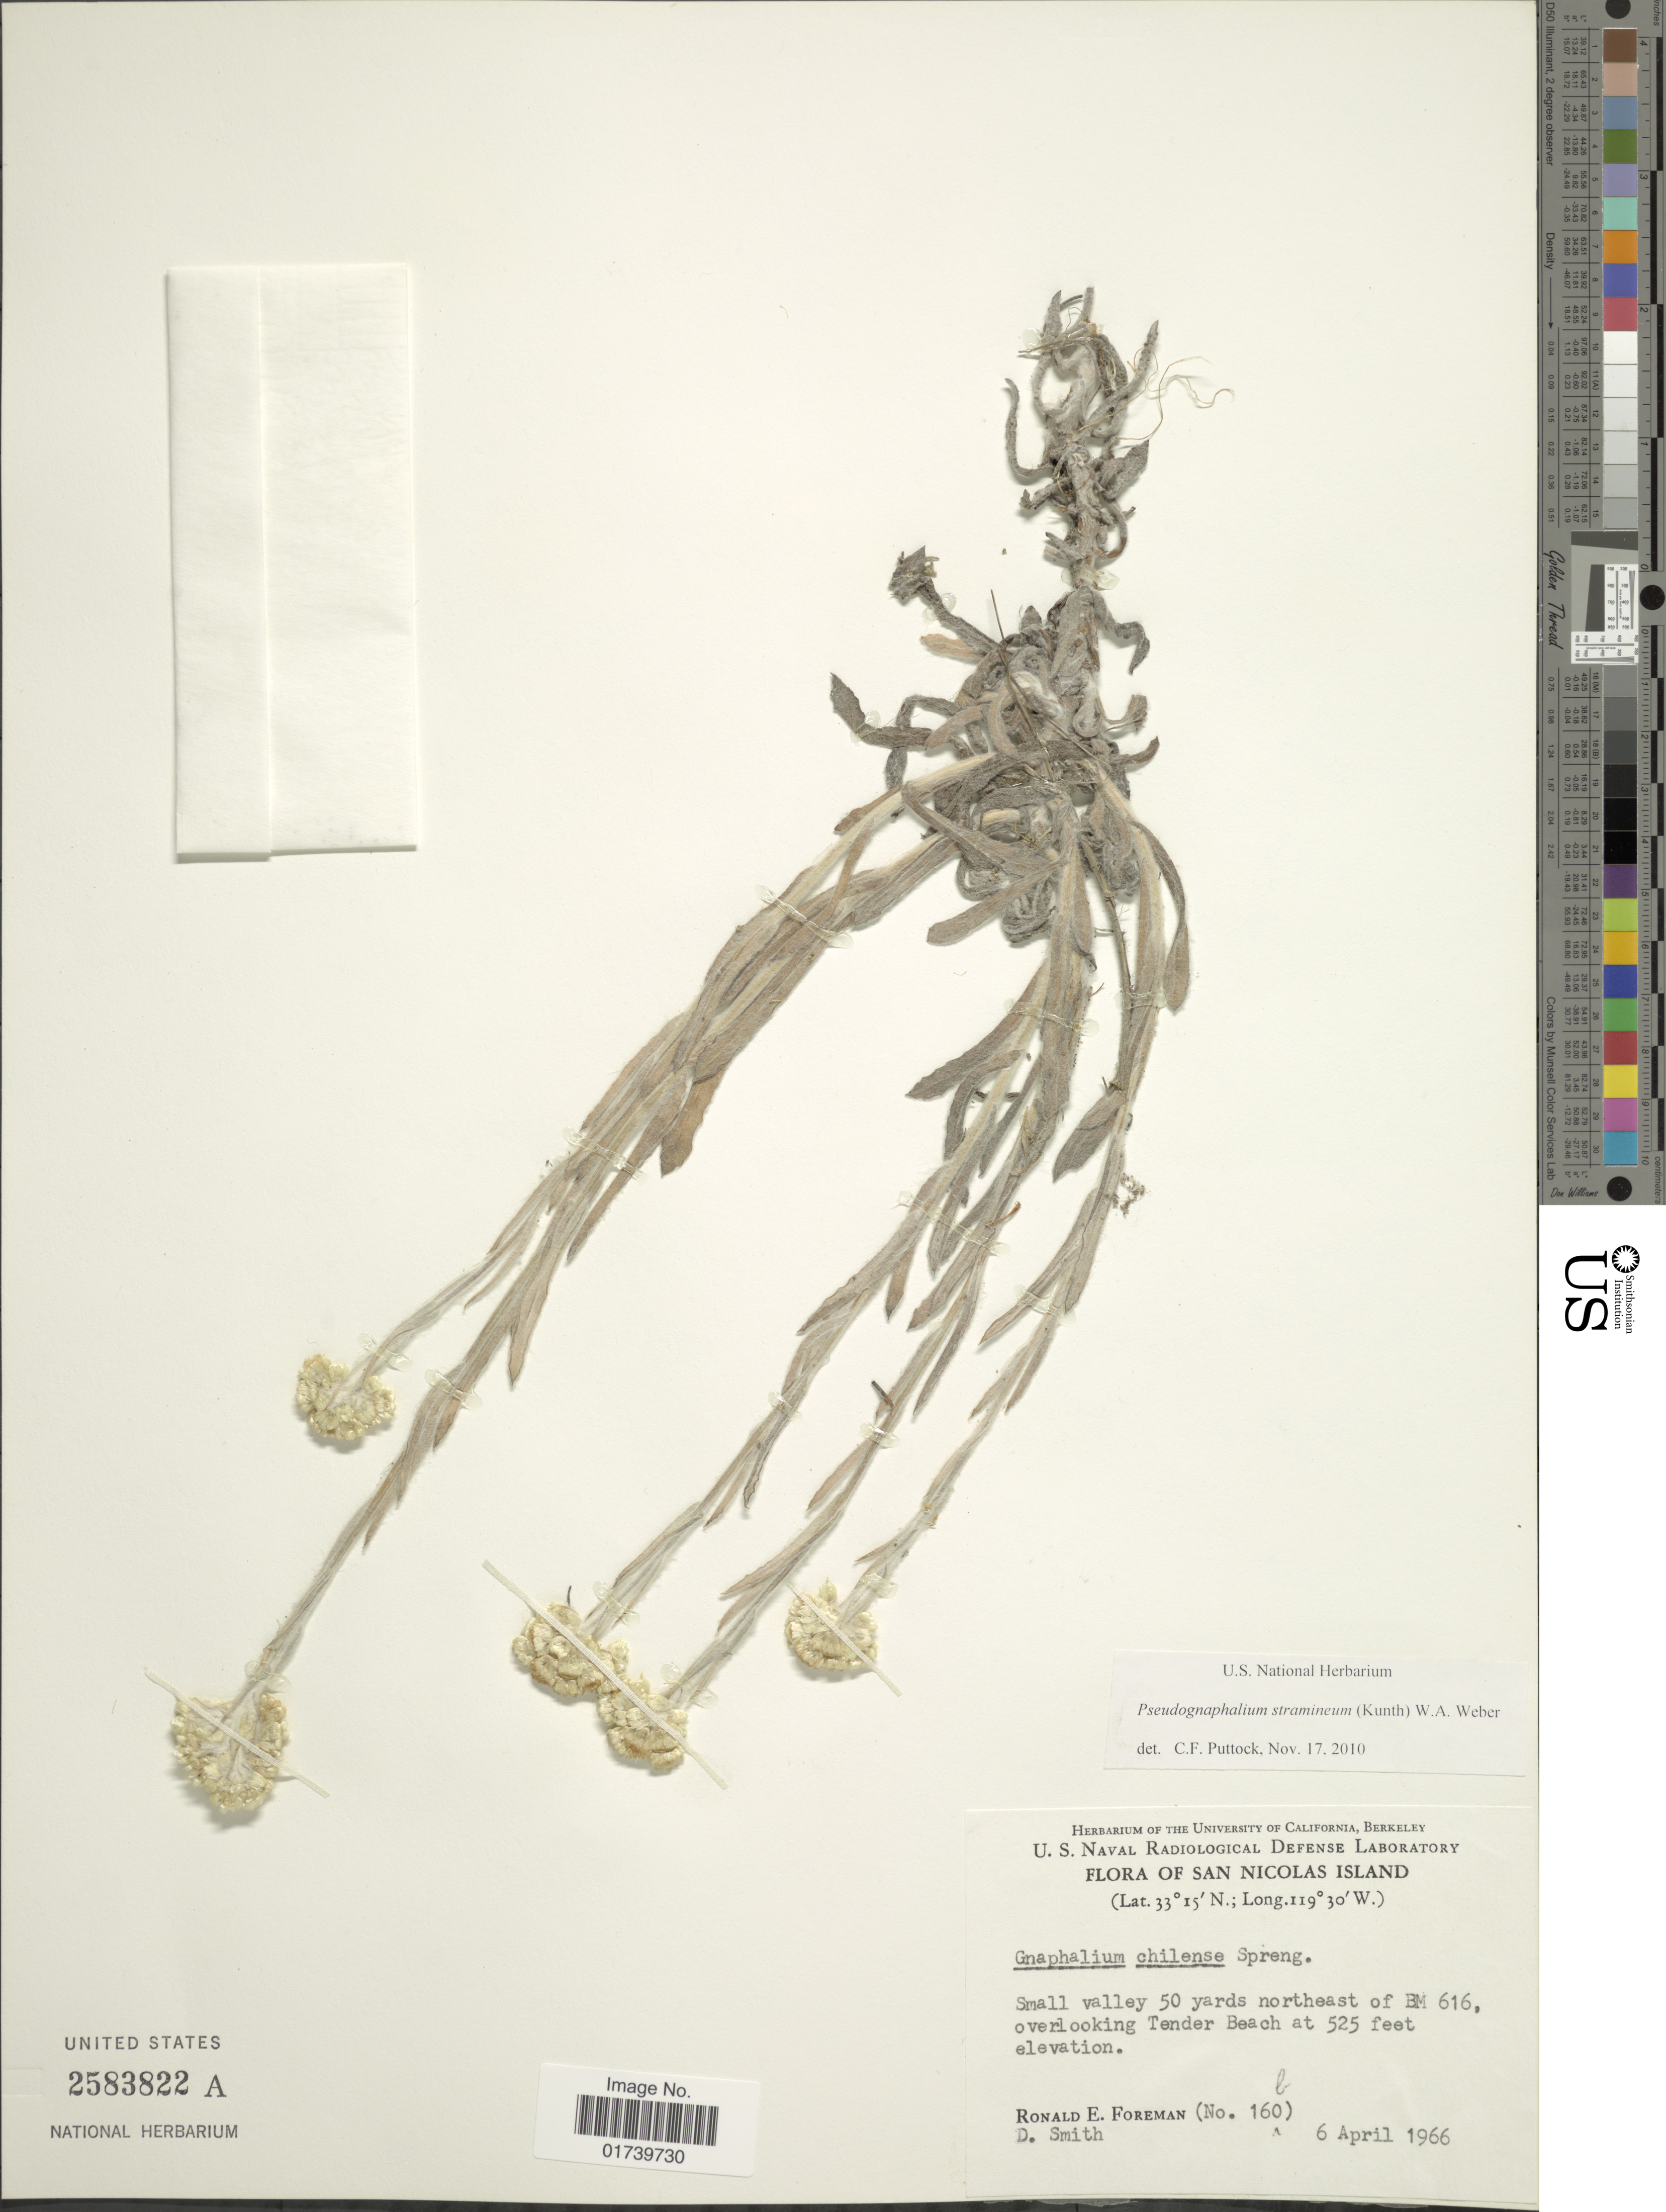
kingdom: Plantae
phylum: Tracheophyta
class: Magnoliopsida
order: Asterales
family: Asteraceae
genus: Pseudognaphalium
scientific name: Pseudognaphalium stramineum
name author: (Kunth) Anderb.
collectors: R. Foreman & D. Smith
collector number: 160b*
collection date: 1966-04-06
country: United States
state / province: California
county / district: Ventura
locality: San Nicolas Island. Small valley50 yards northeasrt of BM 616, overlooking Tender Beach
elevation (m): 160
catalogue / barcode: US 2583822A